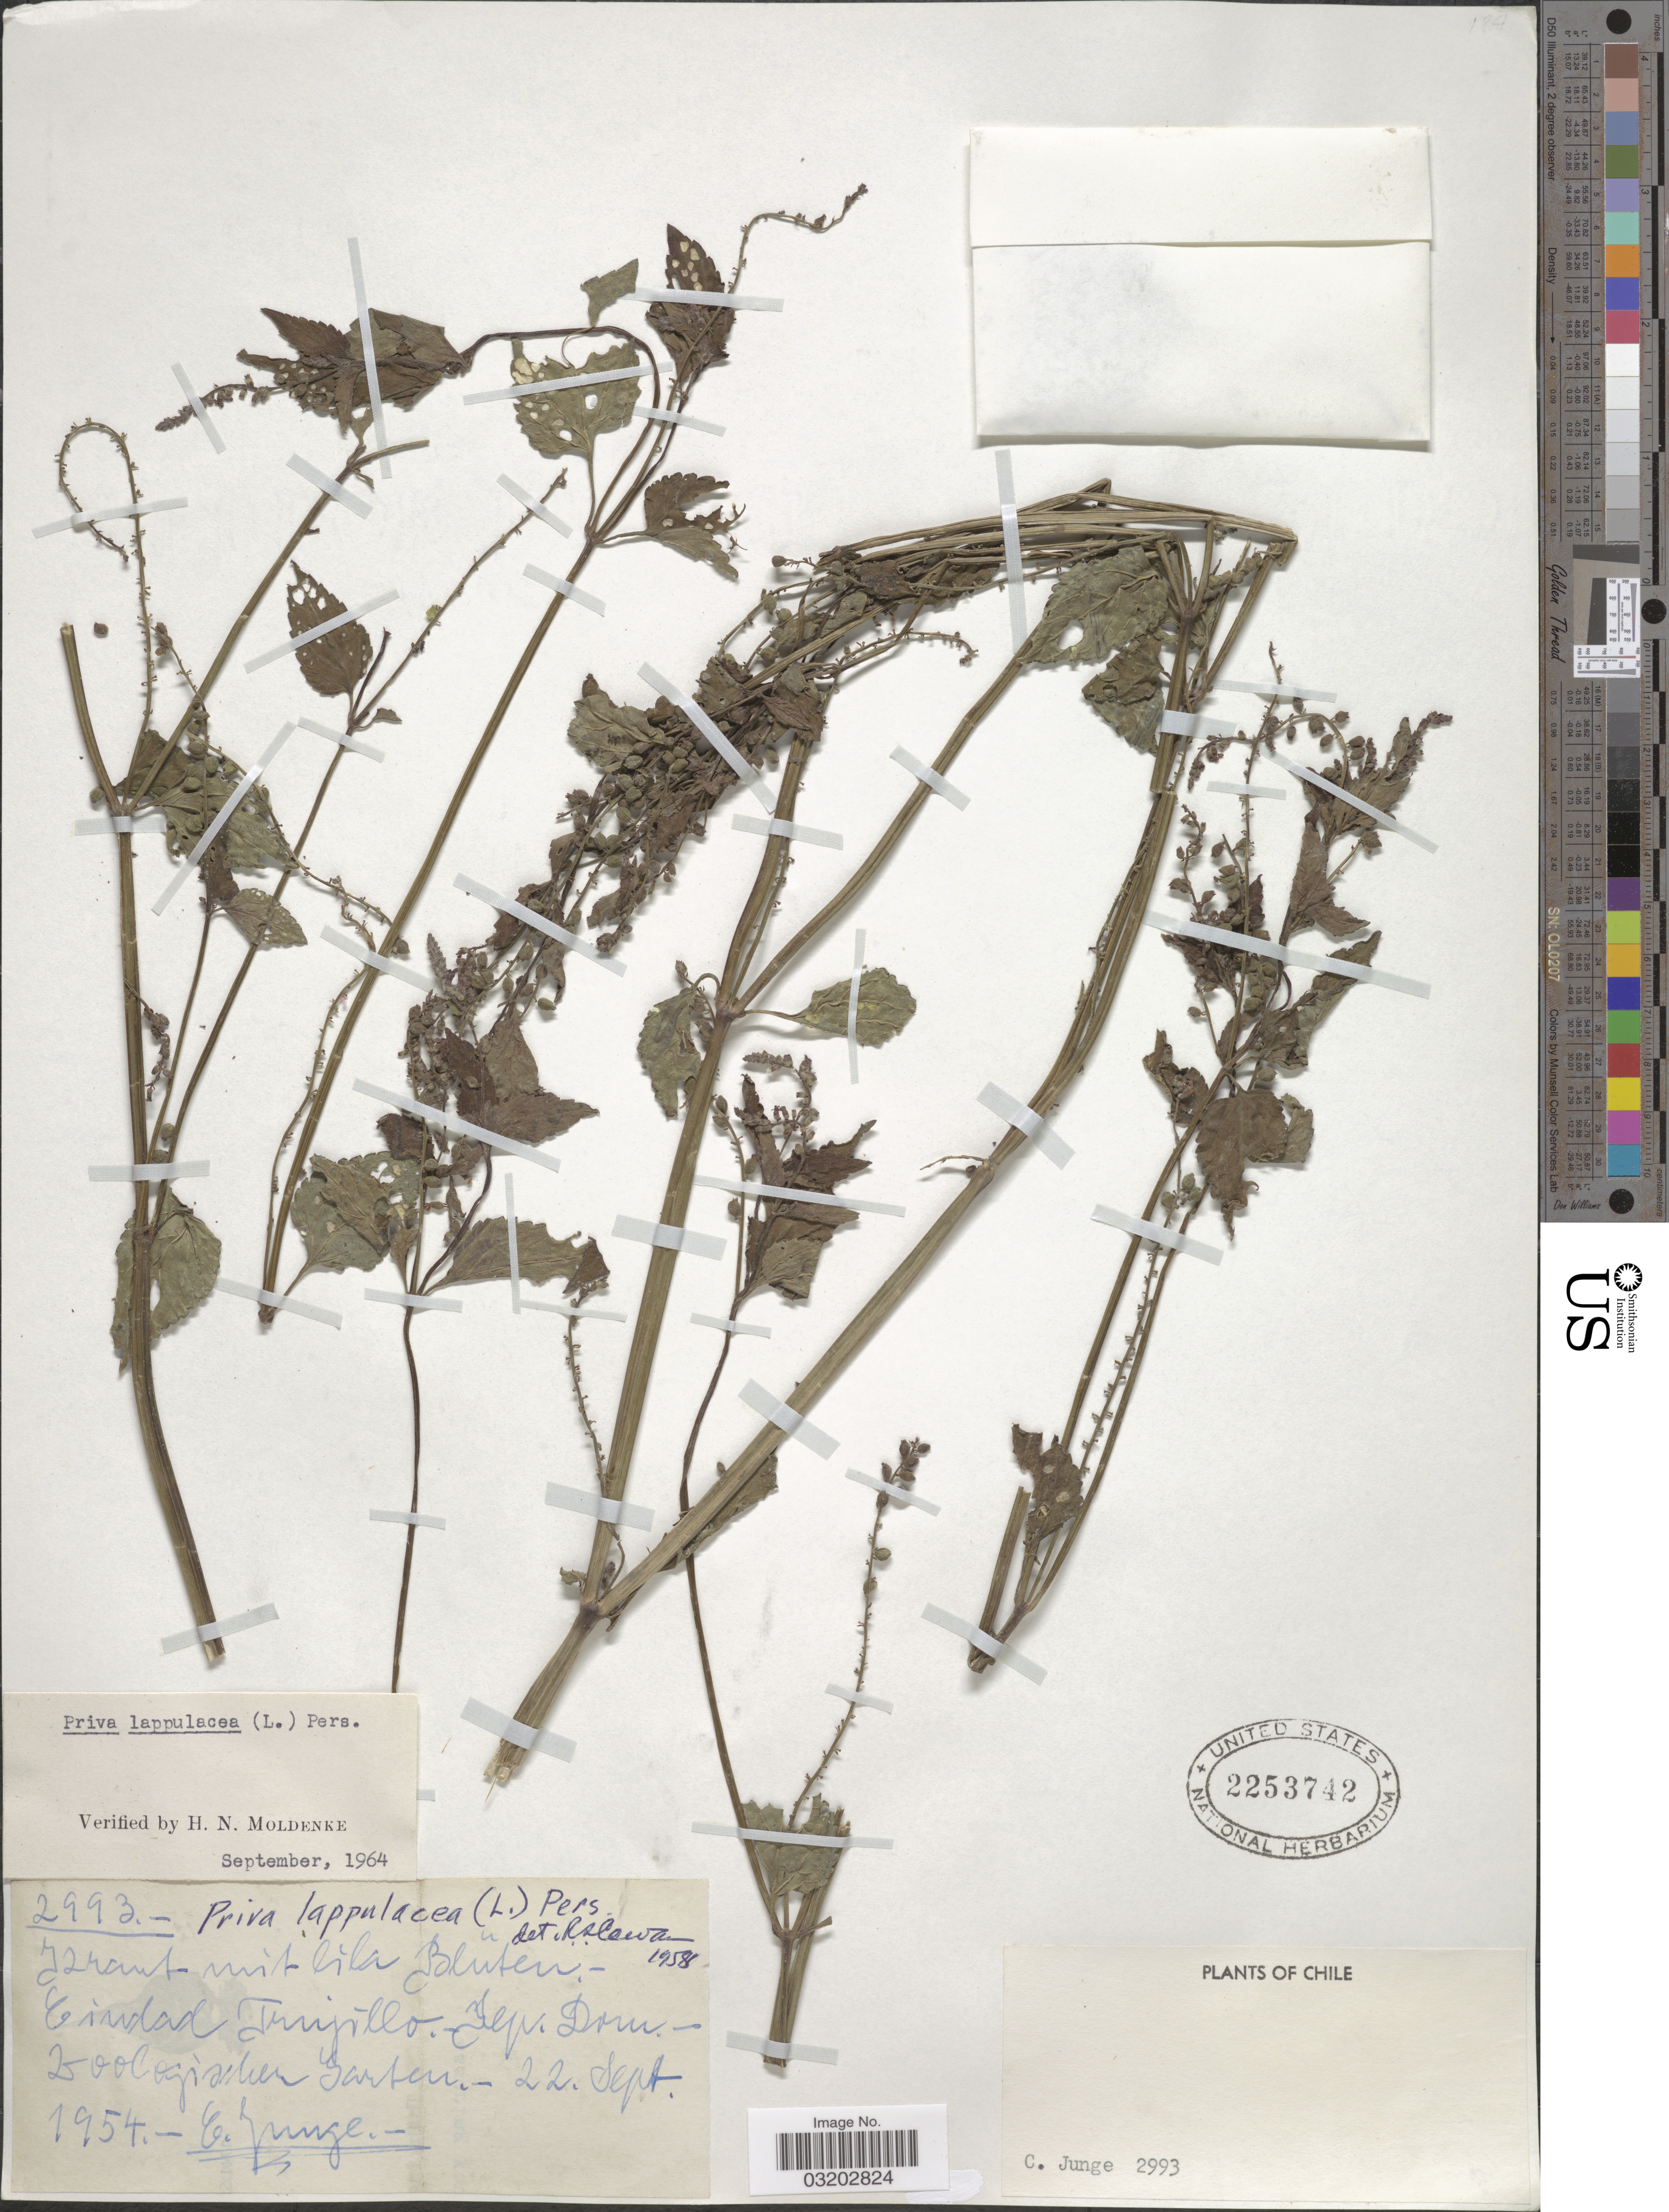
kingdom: Plantae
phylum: Tracheophyta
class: Magnoliopsida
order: Lamiales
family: Verbenaceae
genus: Priva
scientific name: Priva lappulacea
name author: (L.) Pers.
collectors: C. Junge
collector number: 2993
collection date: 1954-09-22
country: Chile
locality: Ciudad Trujillo. Dep. Doru- logischen Zoologischen Garten.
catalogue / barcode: US 2253742